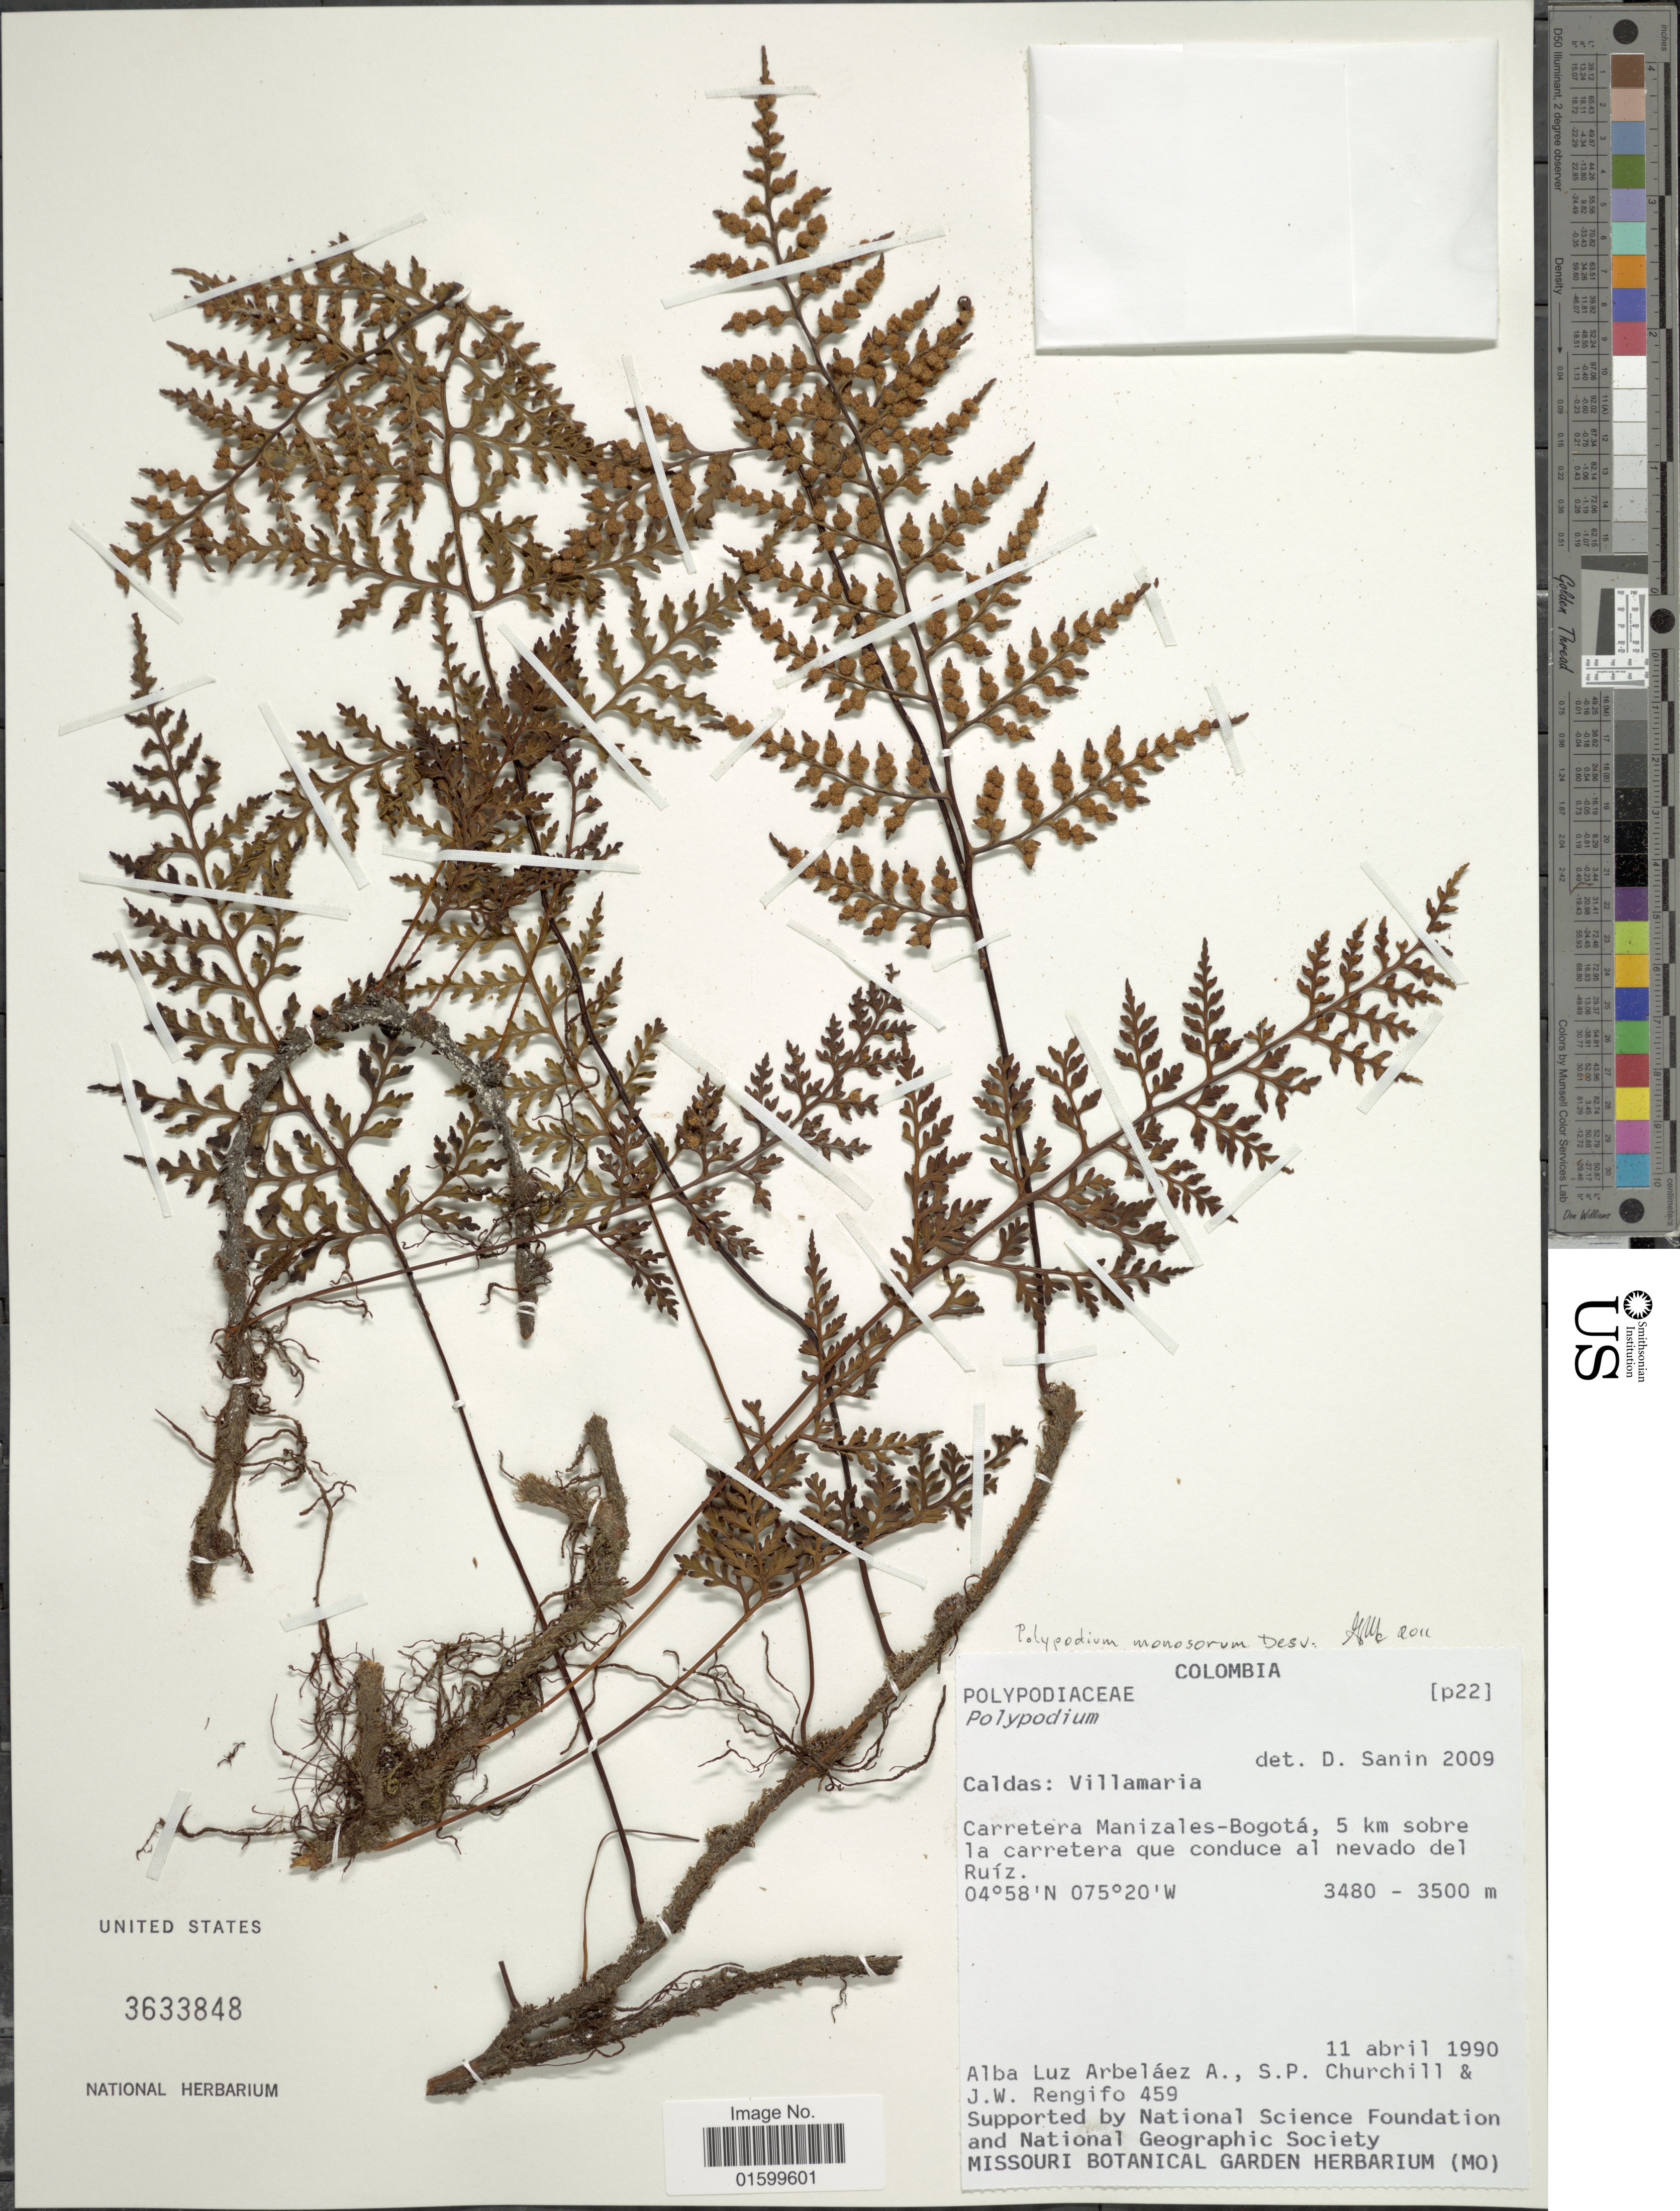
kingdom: Plantae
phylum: Tracheophyta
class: Polypodiopsida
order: Polypodiales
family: Polypodiaceae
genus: Pleopeltis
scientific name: Pleopeltis monosora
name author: (Desv.) A.R. Sm.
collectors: A. L. Arbelaez, S. Churchill & W. Rengifo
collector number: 459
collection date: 1990-04-11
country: Colombia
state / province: Caldas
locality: Caldas: Villamaria, Carretera Manizales-Bogota, 5 km sobre la carretera que conduce al nevado del Ruiz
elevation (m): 3480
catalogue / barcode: US 3633848